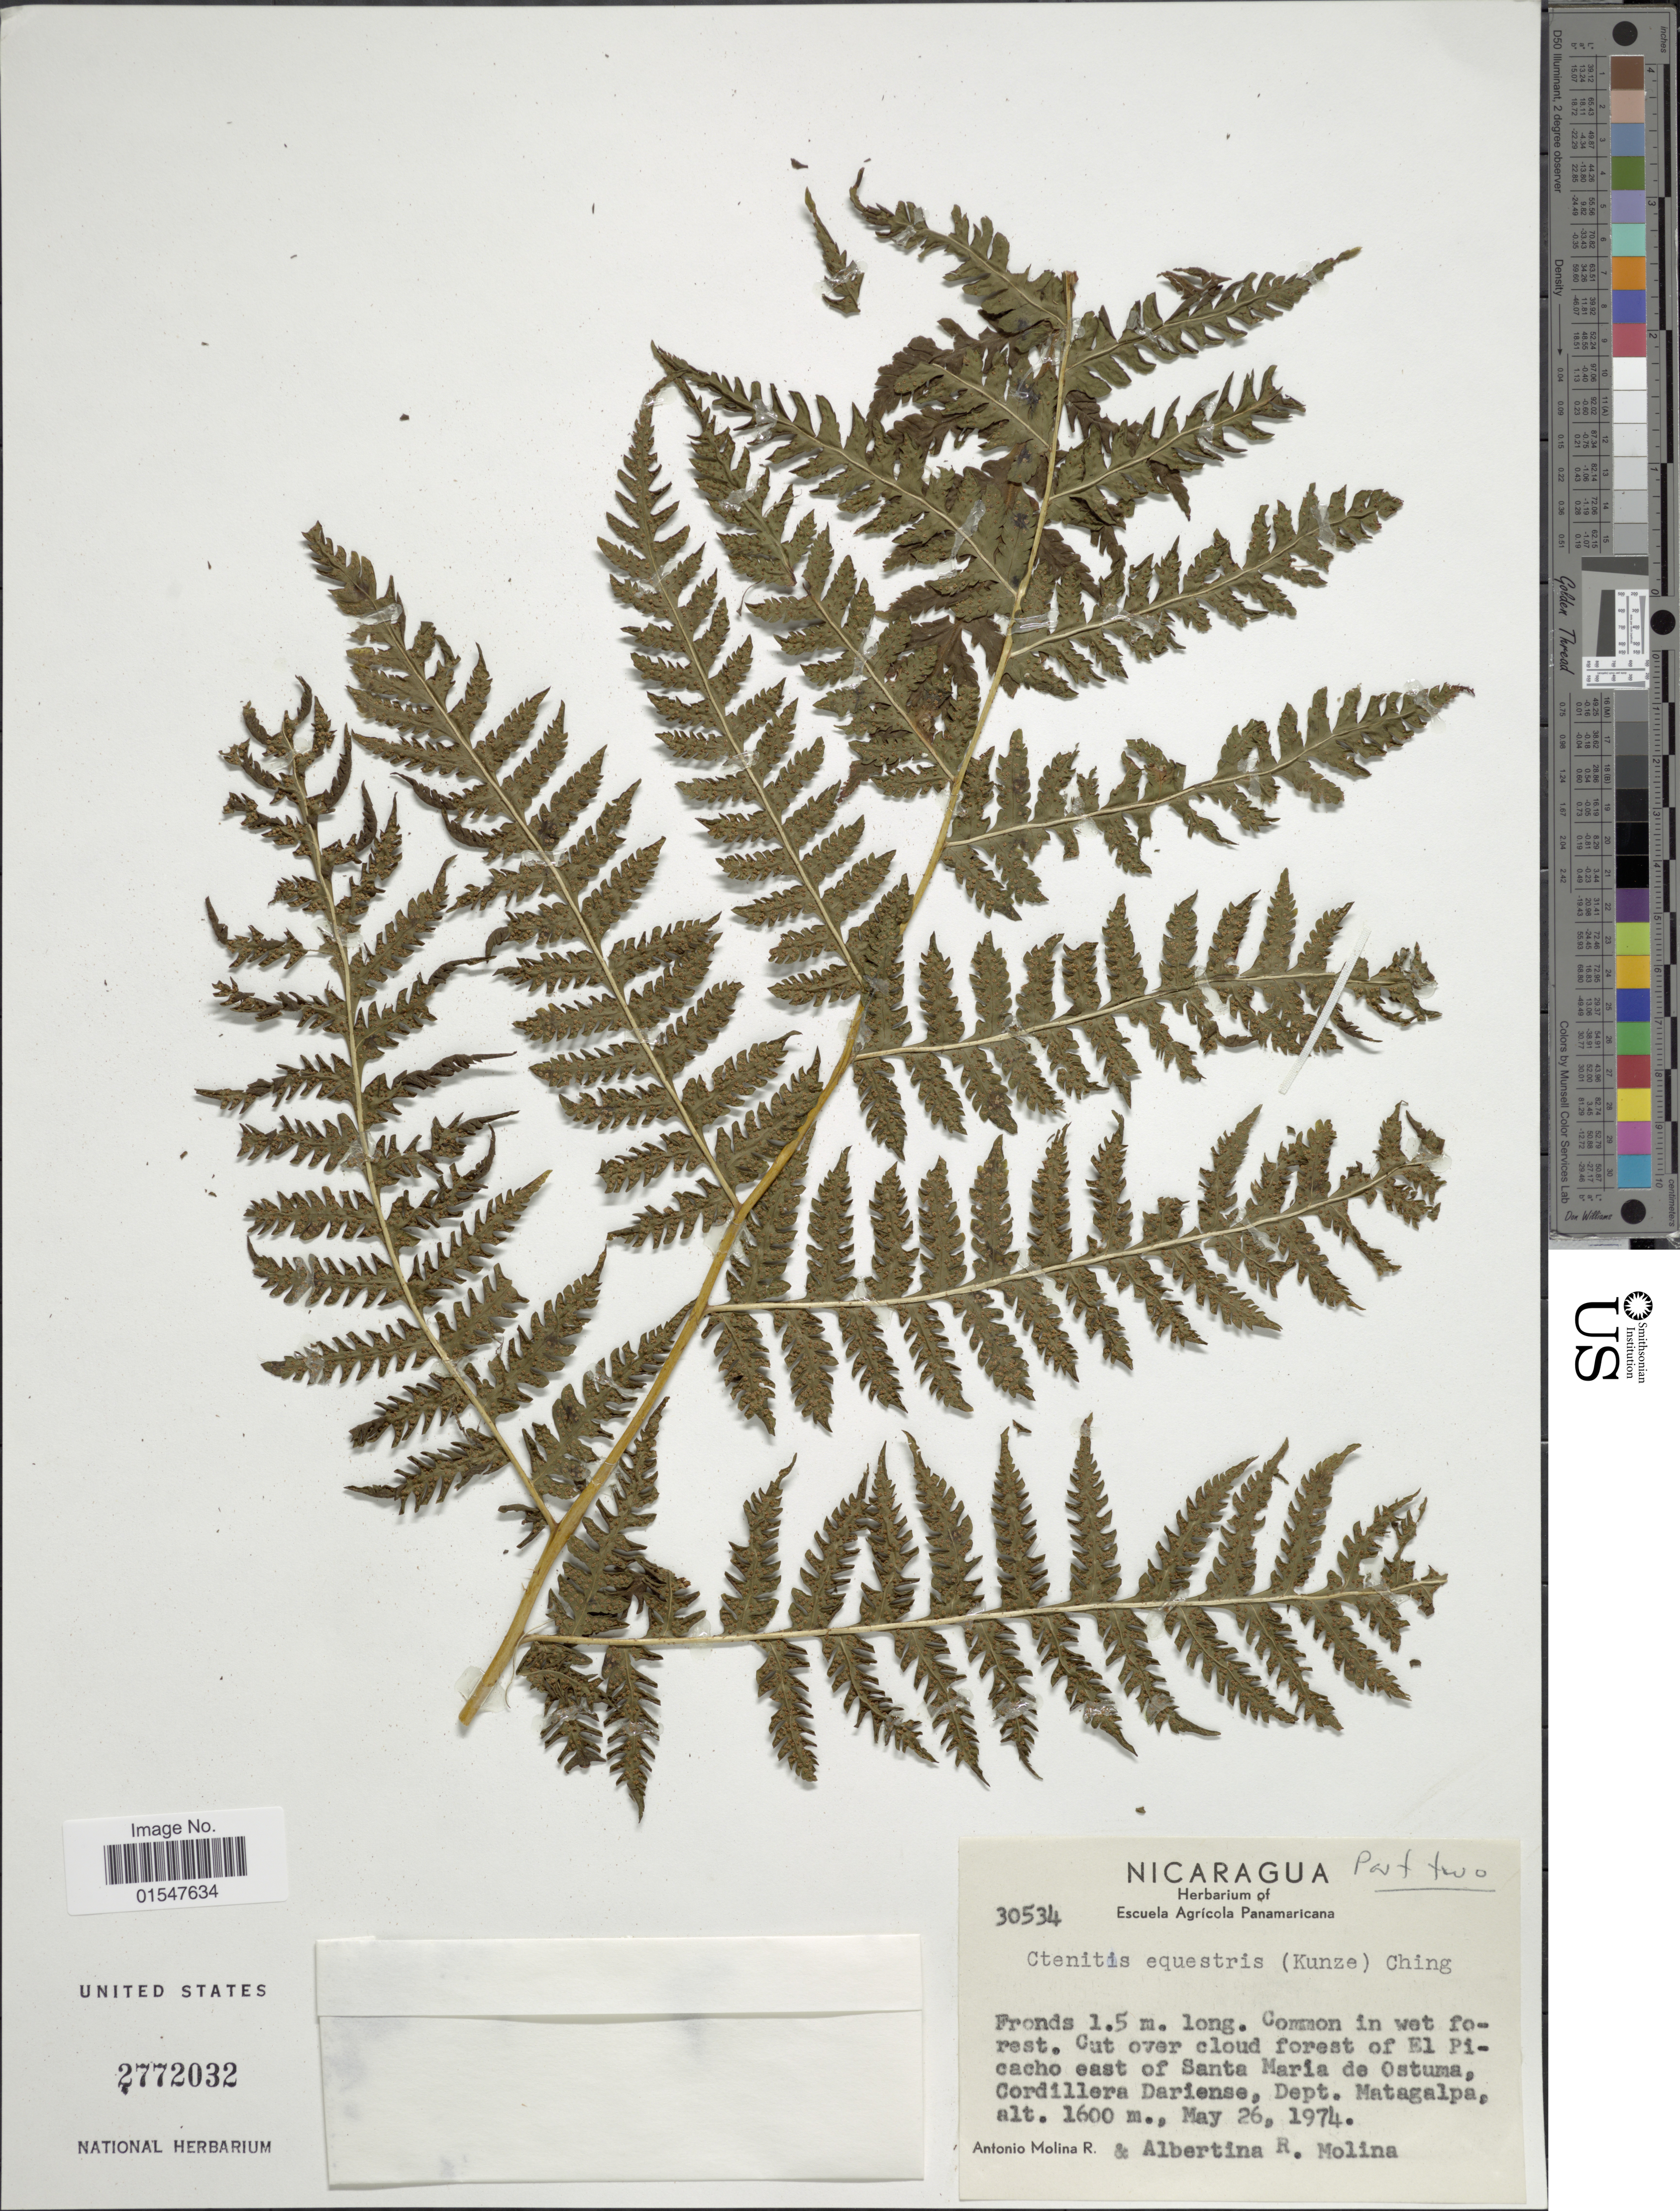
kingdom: Plantae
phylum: Tracheophyta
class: Polypodiopsida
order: Polypodiales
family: Dryopteridaceae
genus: Ctenitis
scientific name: Ctenitis equestris var. equestris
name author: (Kunze) Ching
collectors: A. R. Molina & A. R. Molina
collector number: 30534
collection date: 1974-05-26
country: Nicaragua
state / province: Matagalpa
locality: Cut over cloud forest of El Picacho east of Santa Maria de Ostuma, Cordillera dariense, Dept. Matagalpa.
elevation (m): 1600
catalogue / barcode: US 2772032